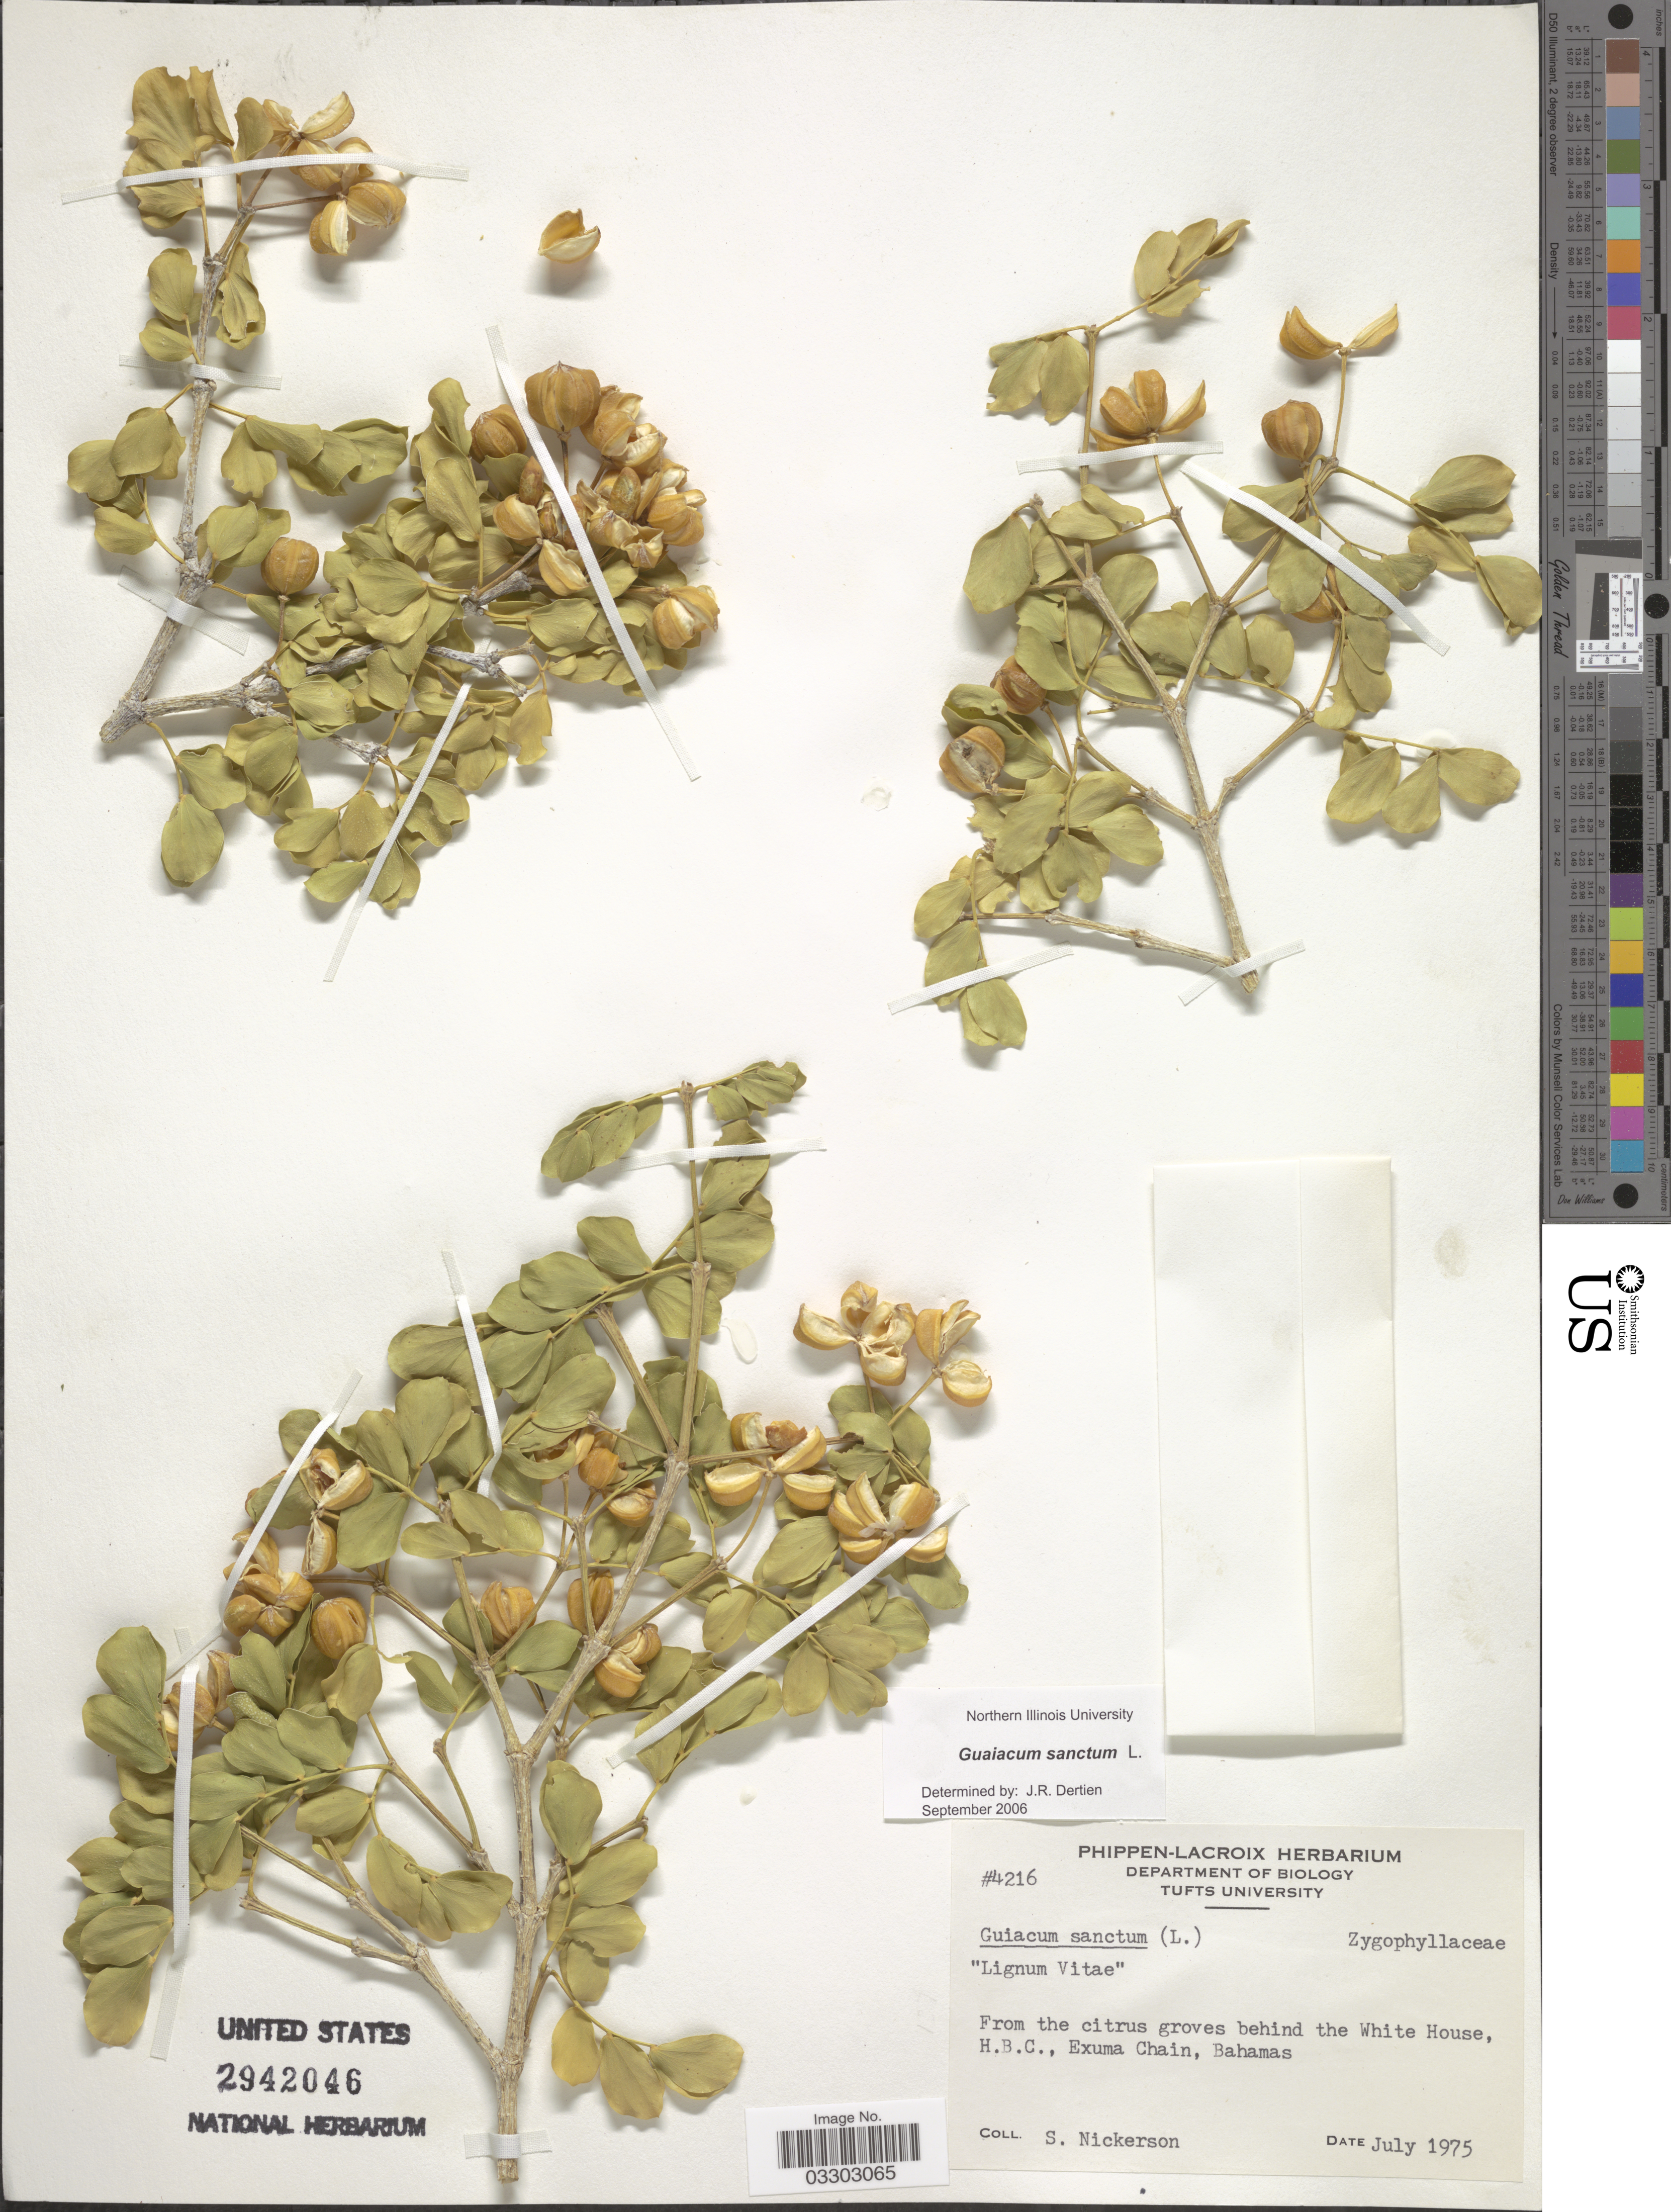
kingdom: Plantae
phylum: Tracheophyta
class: Magnoliopsida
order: Zygophyllales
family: Zygophyllaceae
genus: Guaiacum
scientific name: Guaiacum sanctum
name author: L.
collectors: S. Nickerson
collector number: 4216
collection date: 1975-07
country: Bahamas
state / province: Exuma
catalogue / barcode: US 2942046